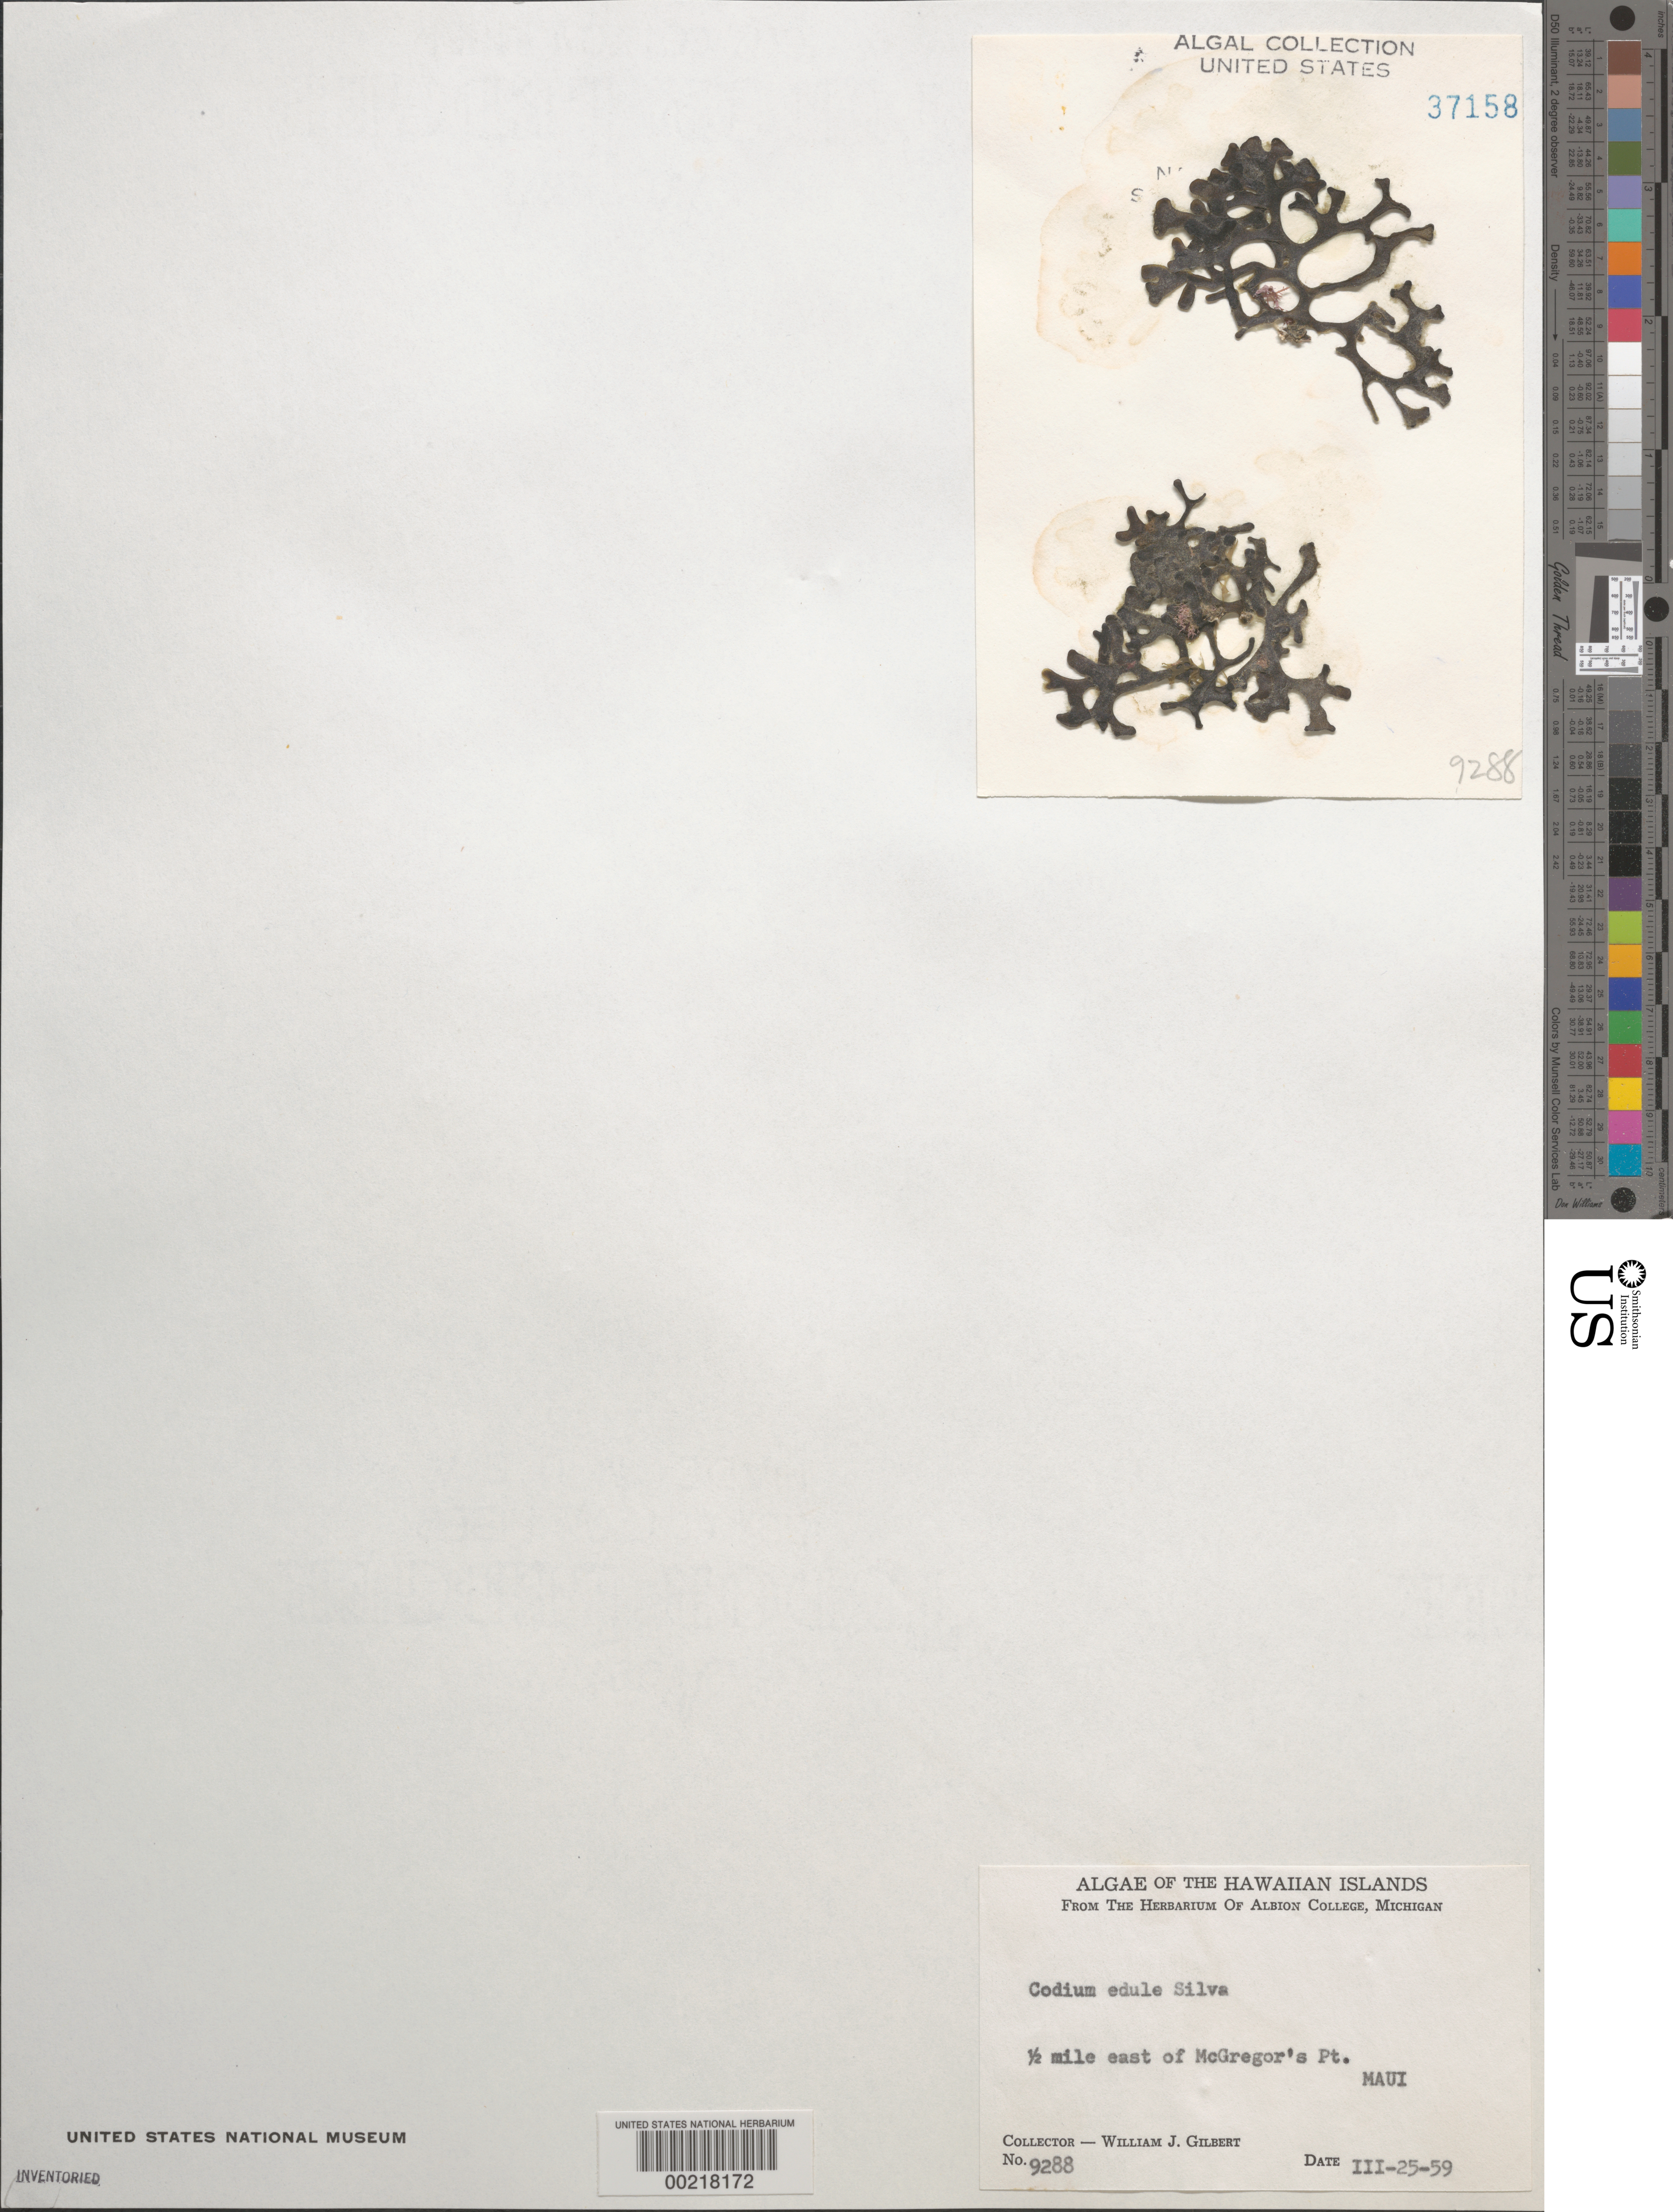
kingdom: Plantae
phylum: Chlorophyta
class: Ulvophyceae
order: Bryopsidales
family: Codiaceae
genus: Codium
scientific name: Codium edule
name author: P.C. Silva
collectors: W. J. Gilbert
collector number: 9288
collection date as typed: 25 Mar 1959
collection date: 1959-03-25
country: United States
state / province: Hawaii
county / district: Maui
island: Maui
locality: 0.5 mile east of McGregor's Point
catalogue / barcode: US 37158